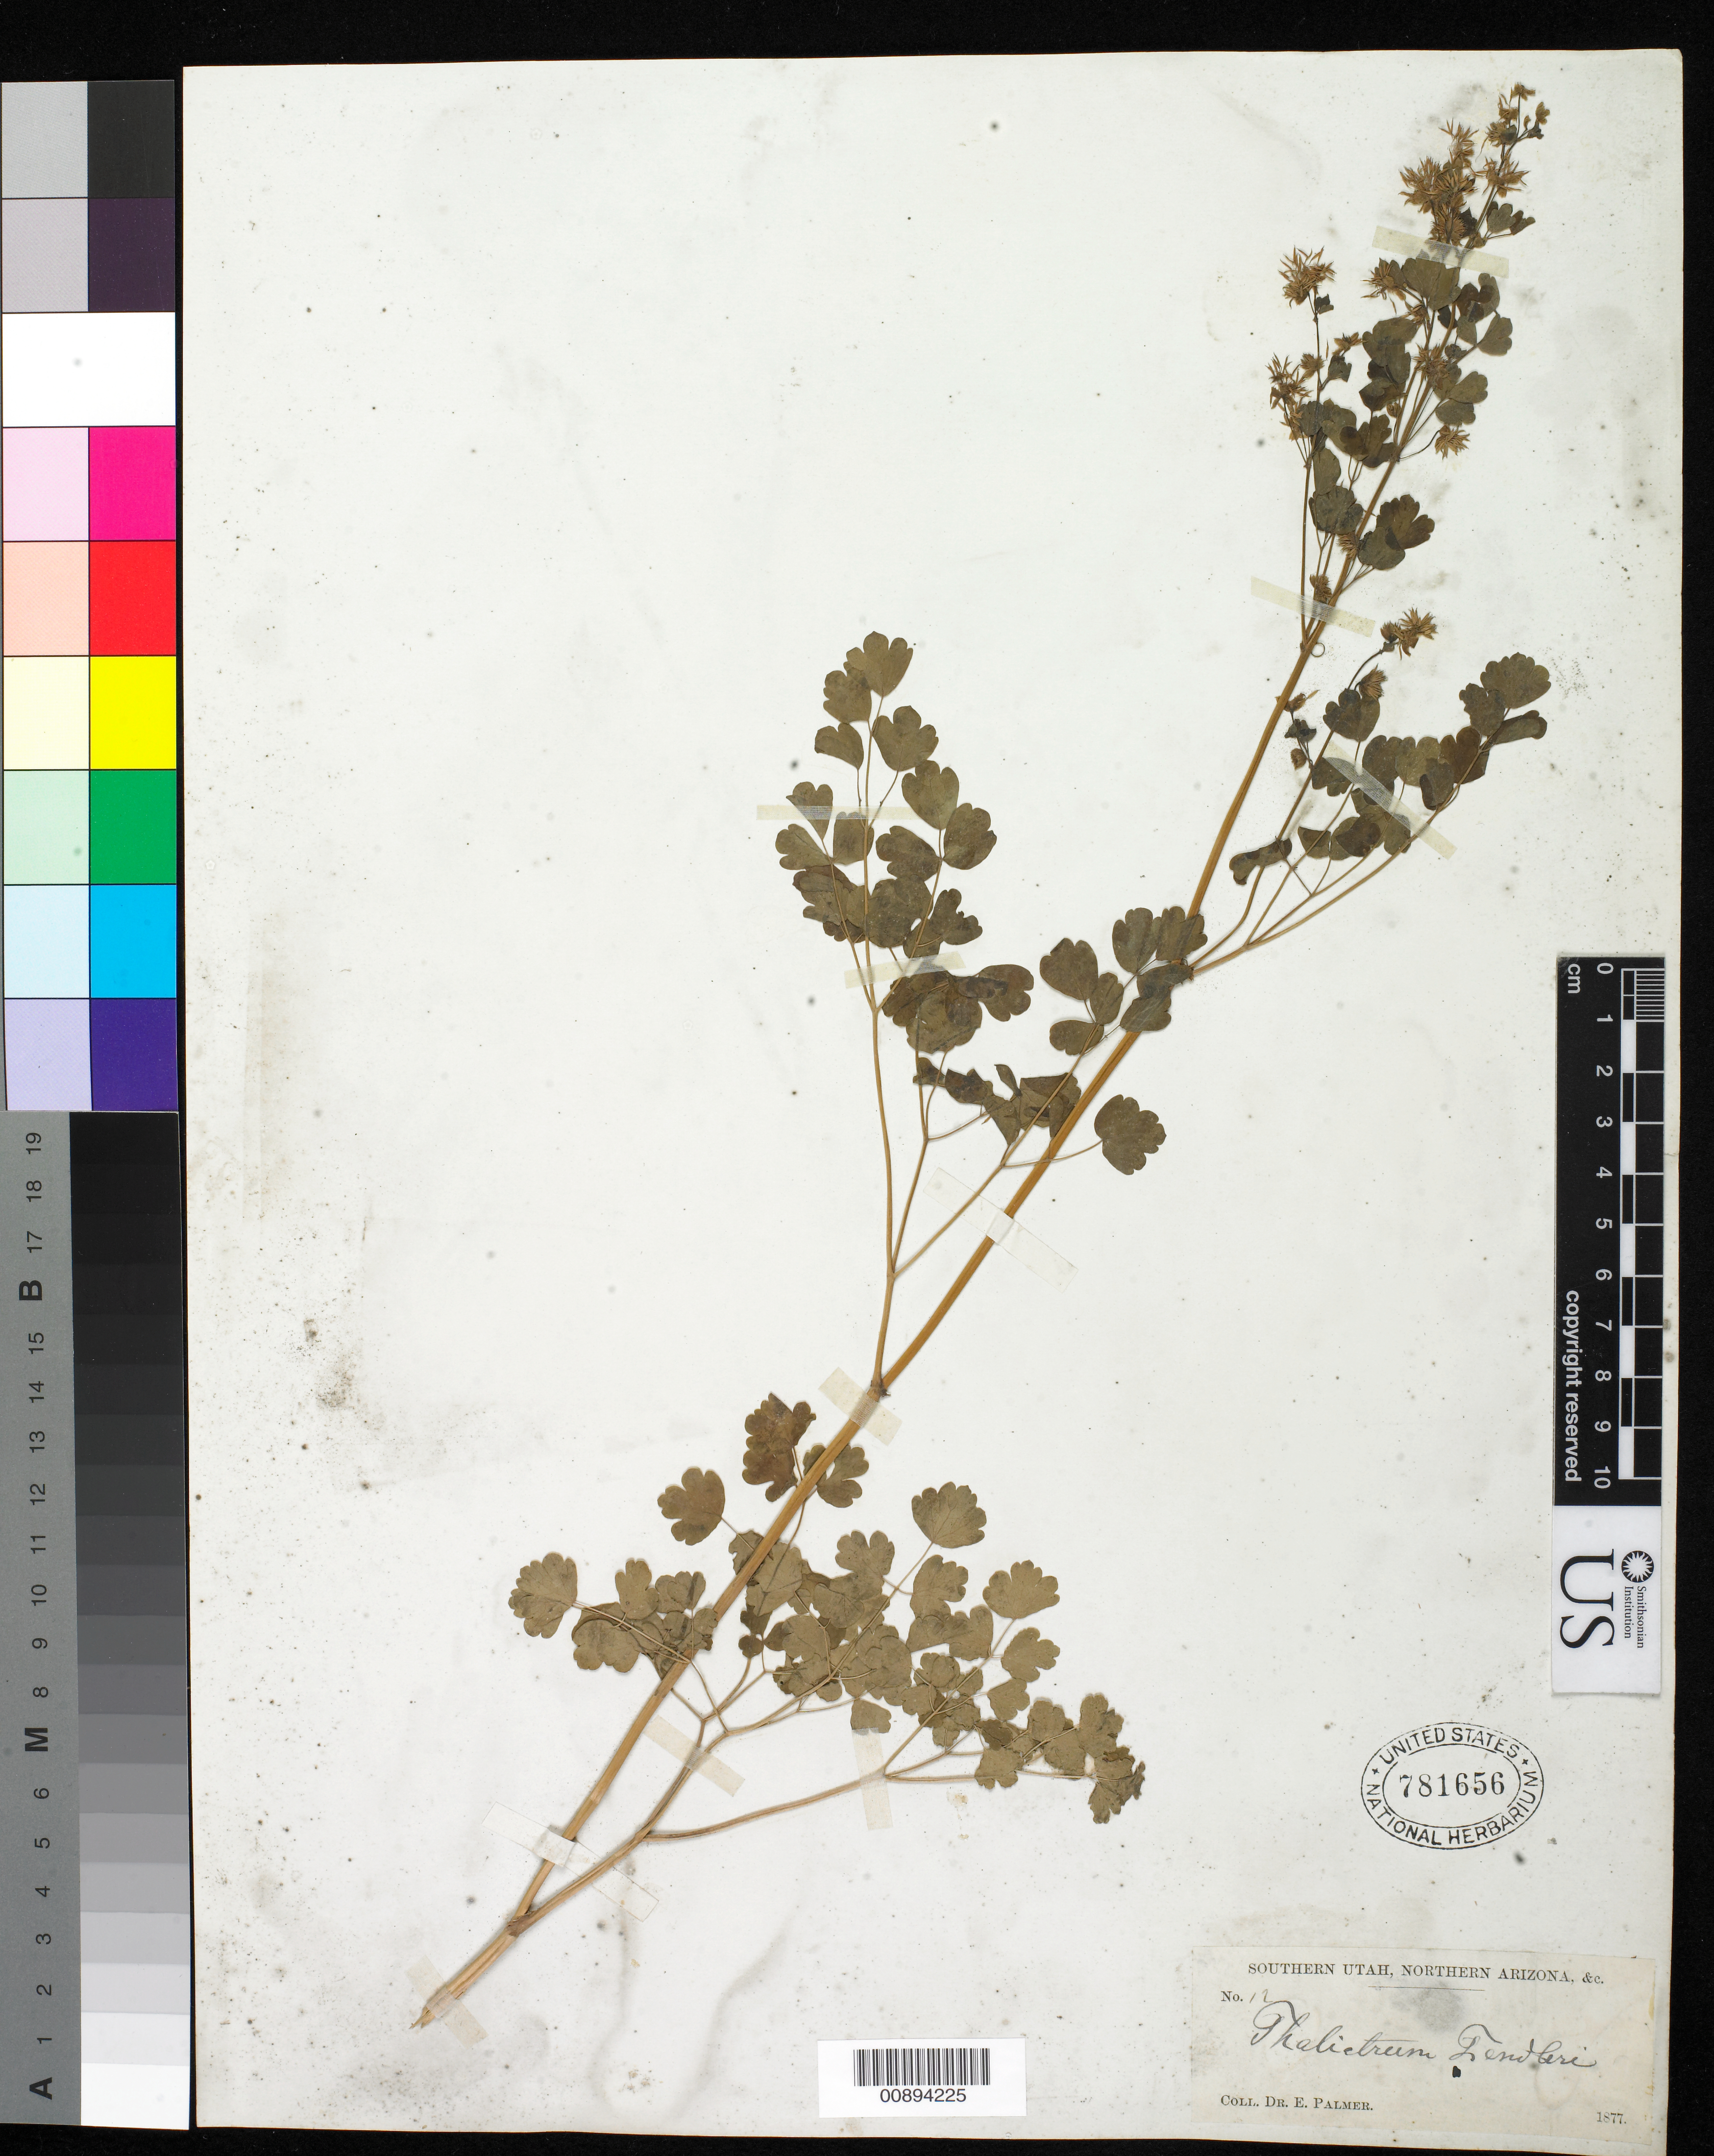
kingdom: Plantae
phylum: Tracheophyta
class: Magnoliopsida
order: Ranunculales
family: Ranunculaceae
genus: Thalictrum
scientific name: Thalictrum fendleri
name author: Engelm. ex A. Gray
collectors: E. Palmer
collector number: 12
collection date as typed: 1877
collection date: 1877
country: United States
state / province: Arizona / Utah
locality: Southern Utah, Northern Arizona, & c.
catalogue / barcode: US 781656